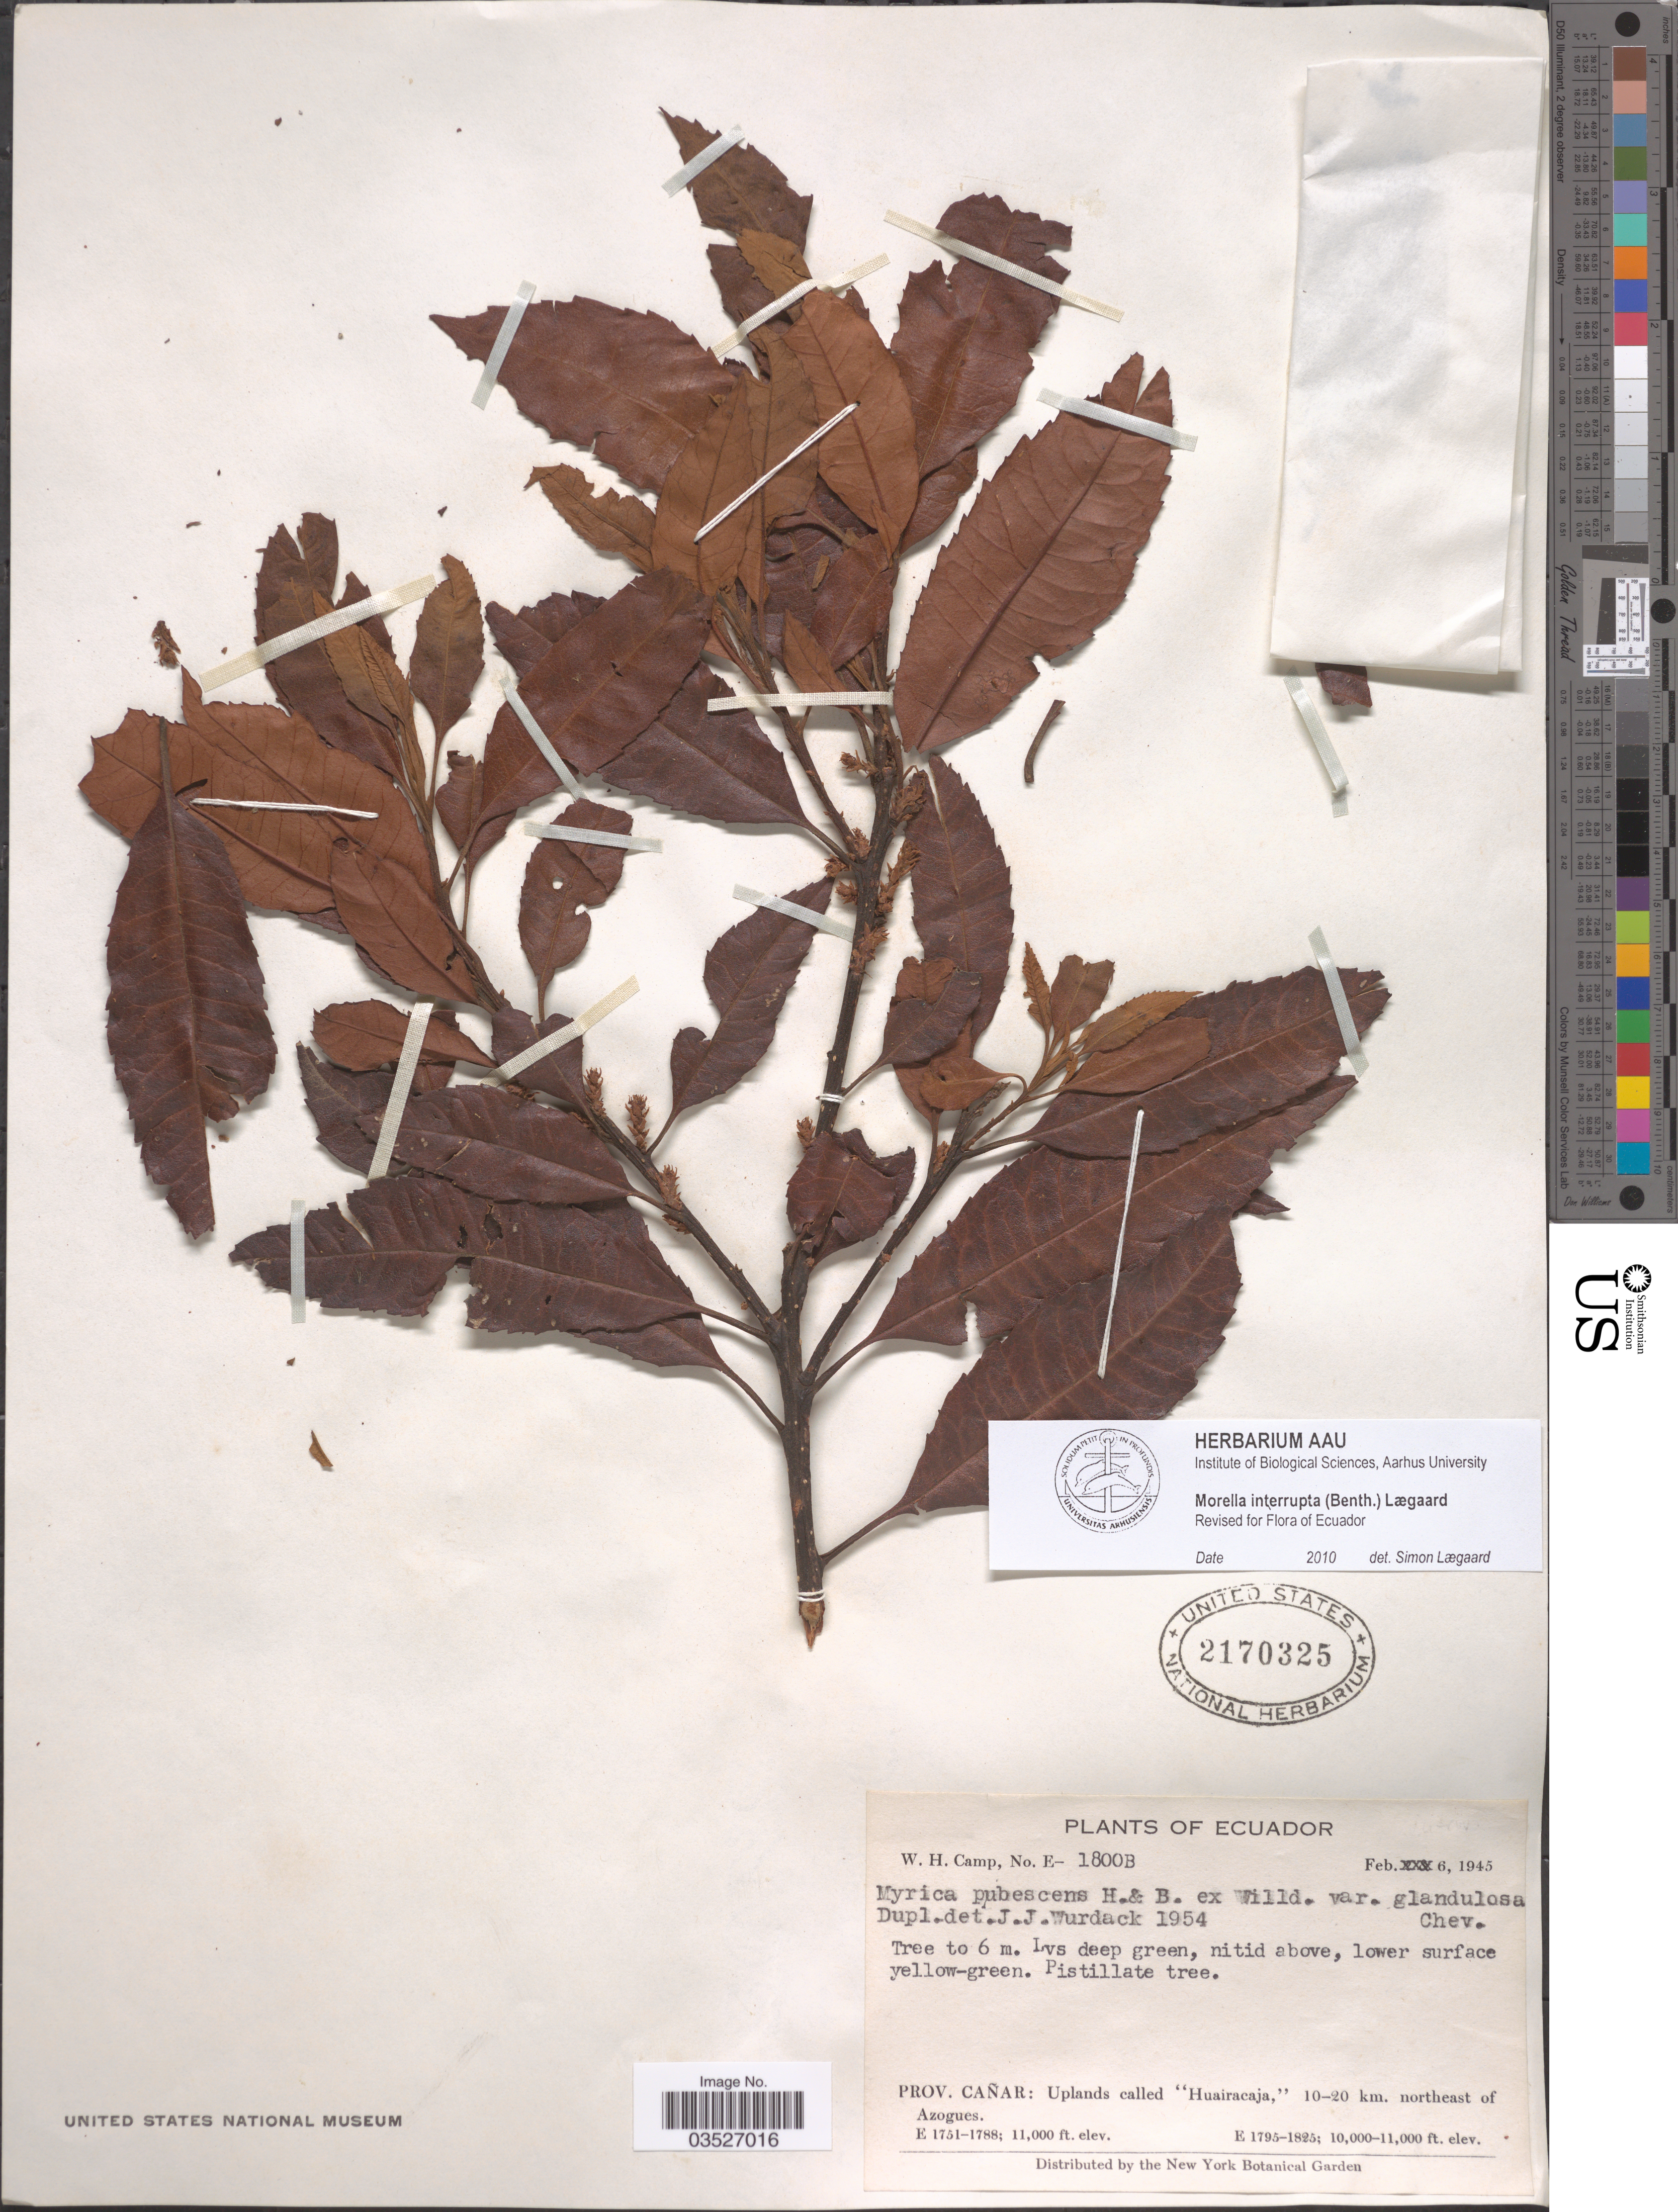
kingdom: Plantae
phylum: Tracheophyta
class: Magnoliopsida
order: Fagales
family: Myricaceae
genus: Morella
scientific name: Morella interrupta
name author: (Benth.) Lægaard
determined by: Lægaard, S.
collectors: W. H. Camp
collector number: E-1800B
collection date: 1945-02-06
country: Ecuador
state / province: Cañar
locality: Uplands called "Huairacaja," 10-20 km. northeast of Azogues.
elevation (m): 3048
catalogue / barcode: US 2170325